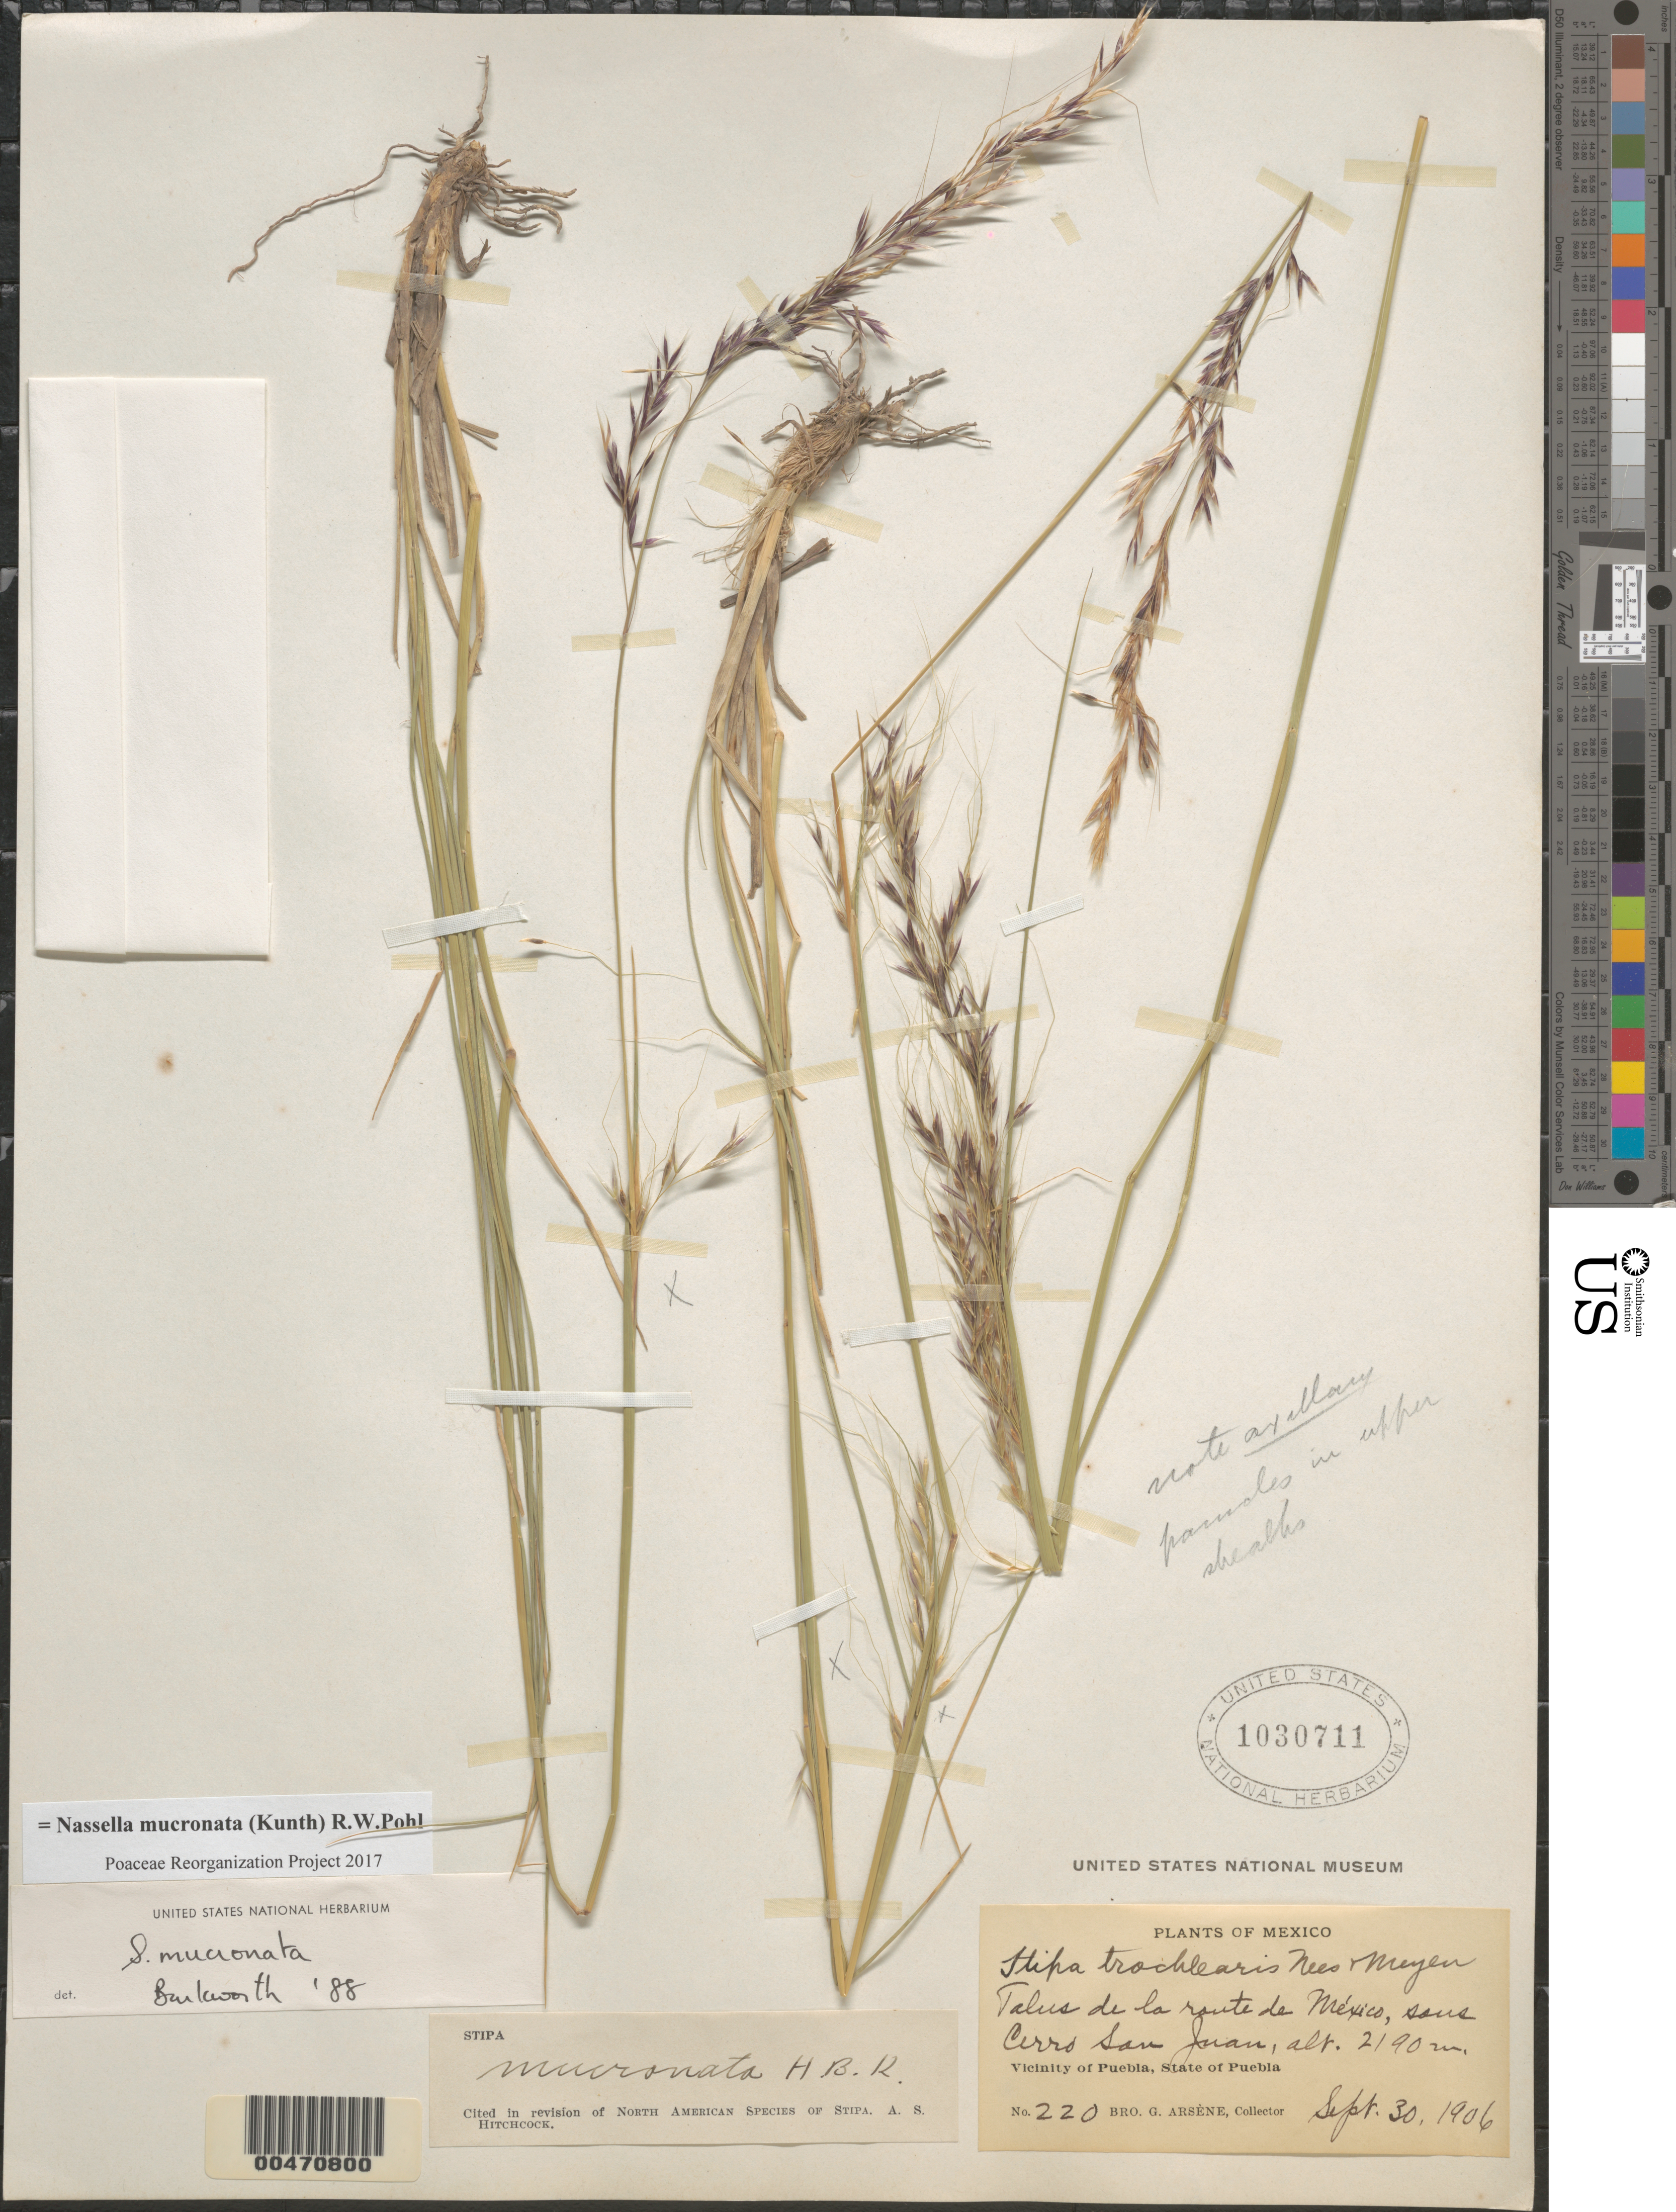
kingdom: Plantae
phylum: Tracheophyta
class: Liliopsida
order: Poales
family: Poaceae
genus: Nassella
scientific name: Nassella mucronata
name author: (Kunth) R.W. Pohl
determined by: Poaceae Reorganization Project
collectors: Bro. G. Arsène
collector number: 220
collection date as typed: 30 Sep 1906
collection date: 1906-09-30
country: Mexico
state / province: Puebla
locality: Vicinity of Puebla, Talus de la route de México, sous Cerro San Juan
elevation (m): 2190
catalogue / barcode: US 1030711